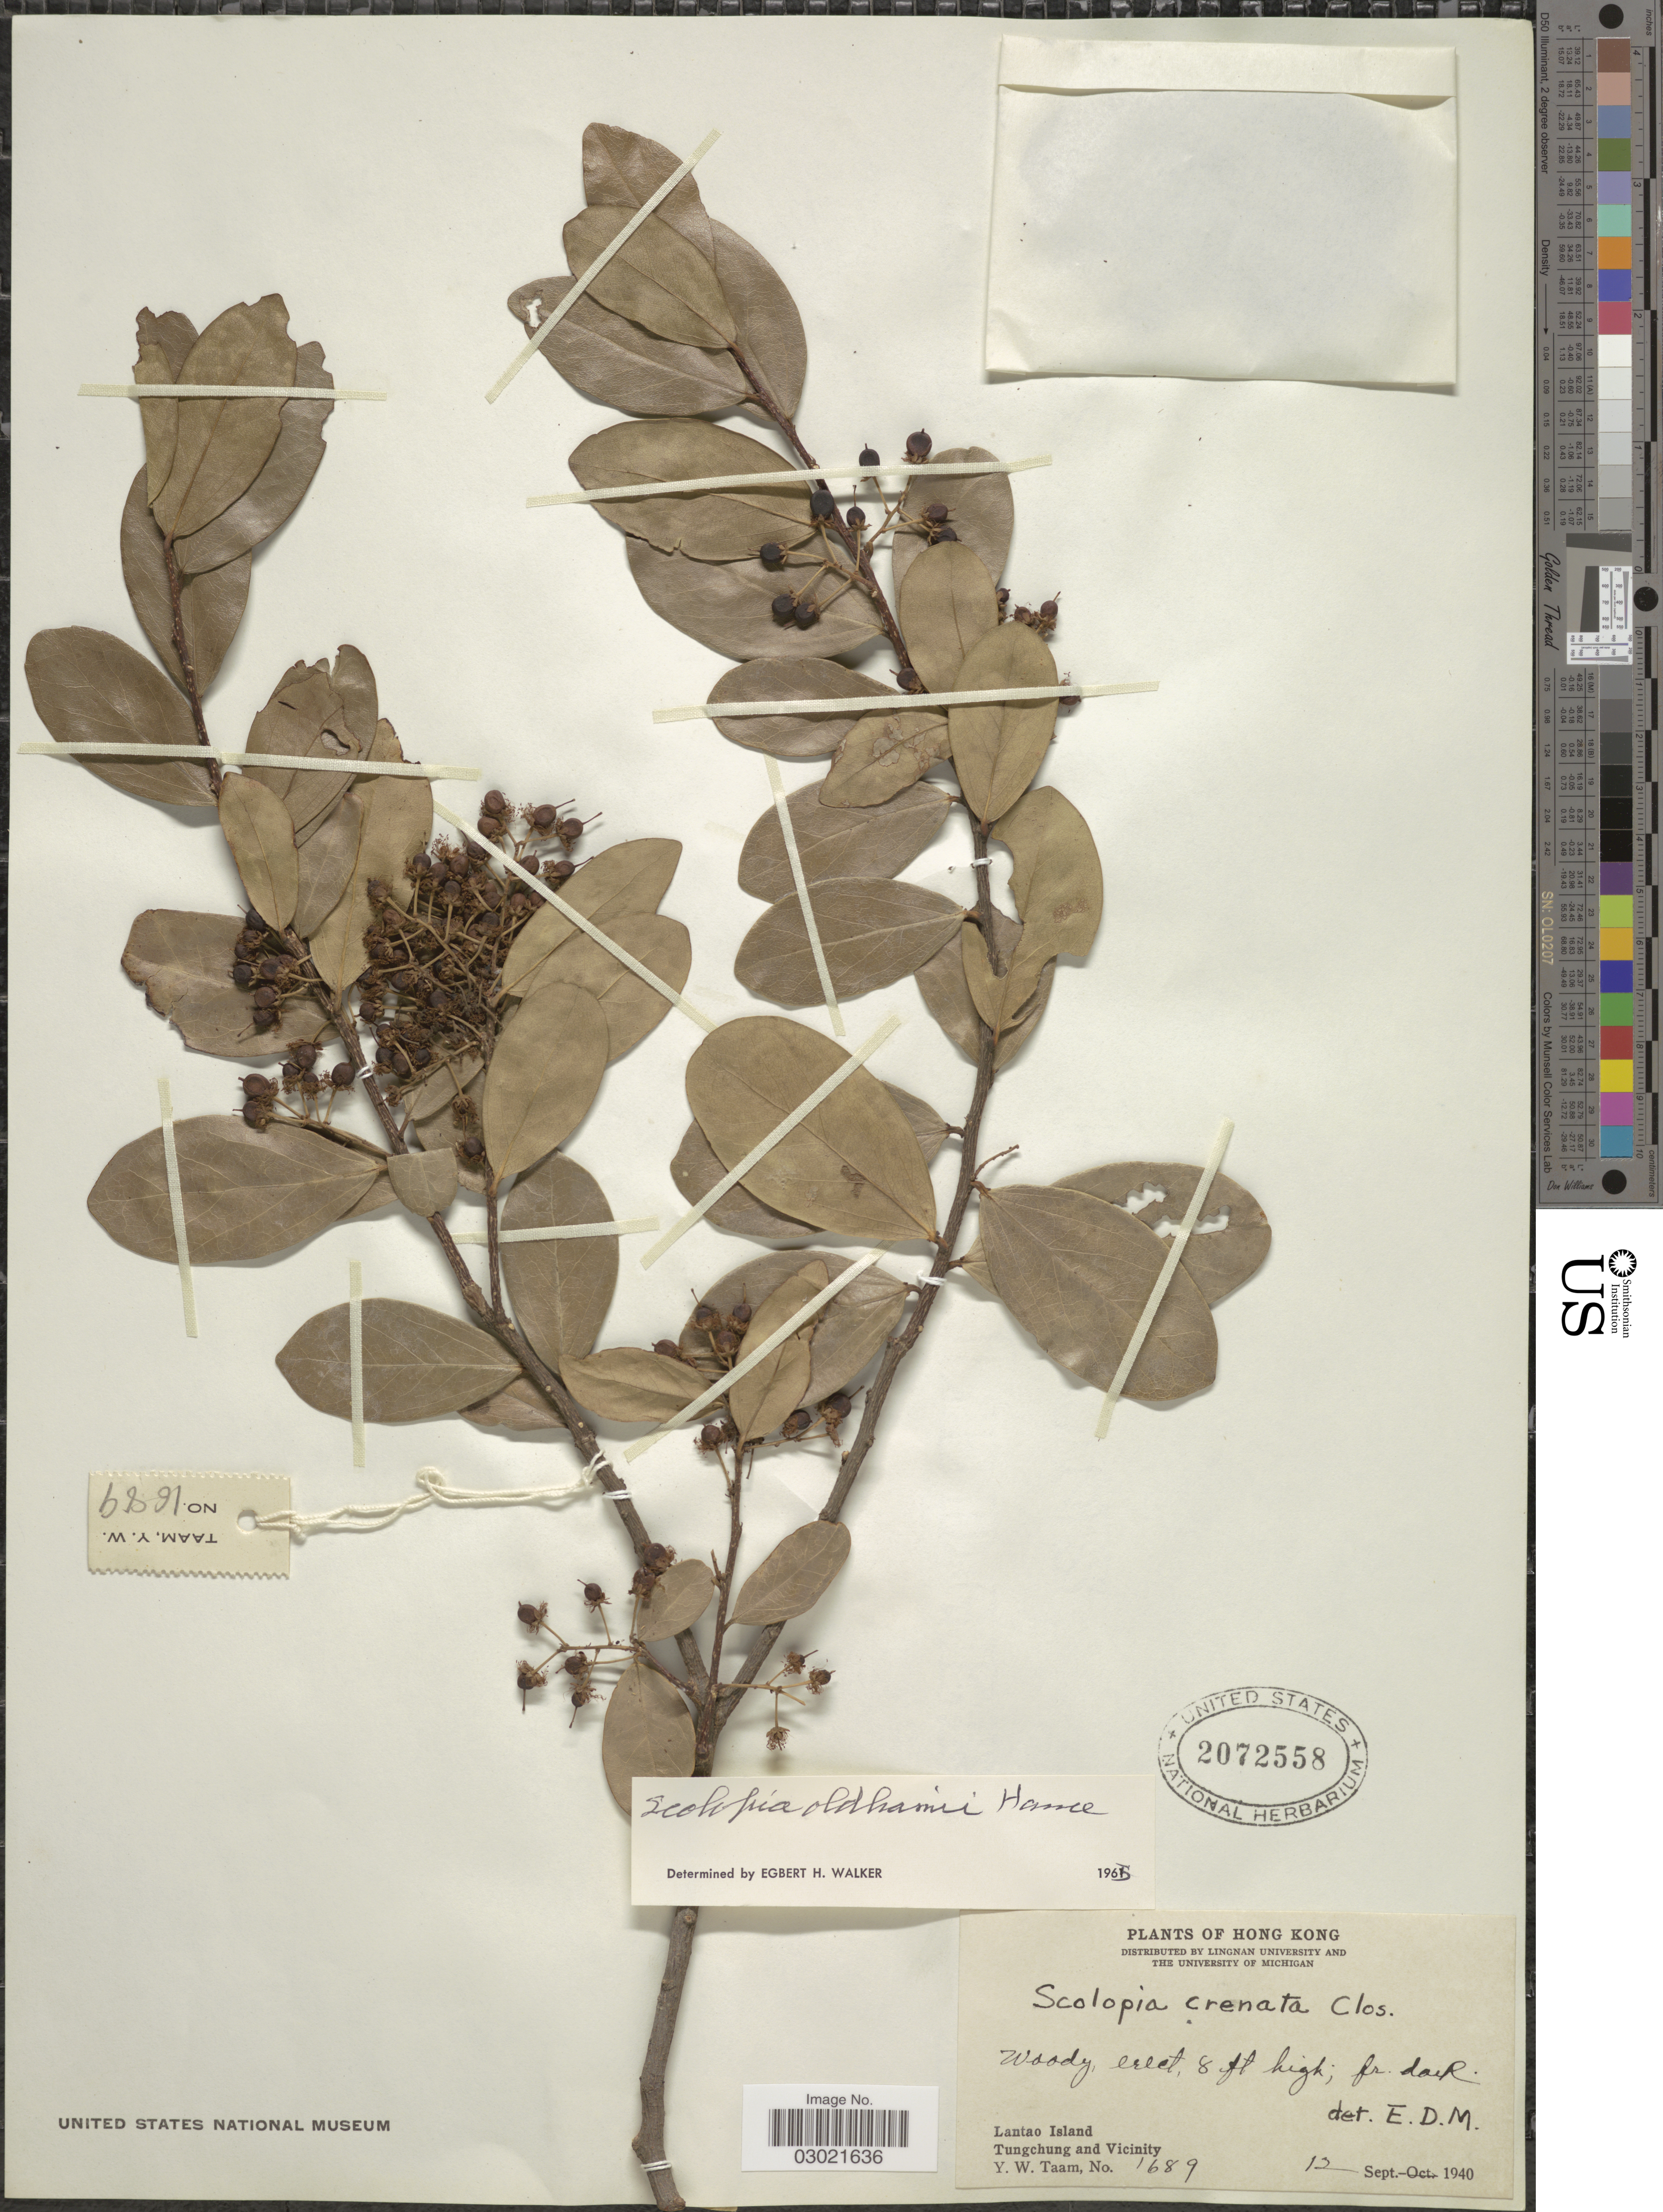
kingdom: Plantae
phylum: Tracheophyta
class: Magnoliopsida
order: Malpighiales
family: Salicaceae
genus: Scolopia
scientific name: Scolopia oldhamii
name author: Hance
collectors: Y. W. Taam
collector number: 1689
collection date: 1940-09-13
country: China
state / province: Hong Kong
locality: Lantao Island. Tungchung and Vicinity.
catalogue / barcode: US 2072558